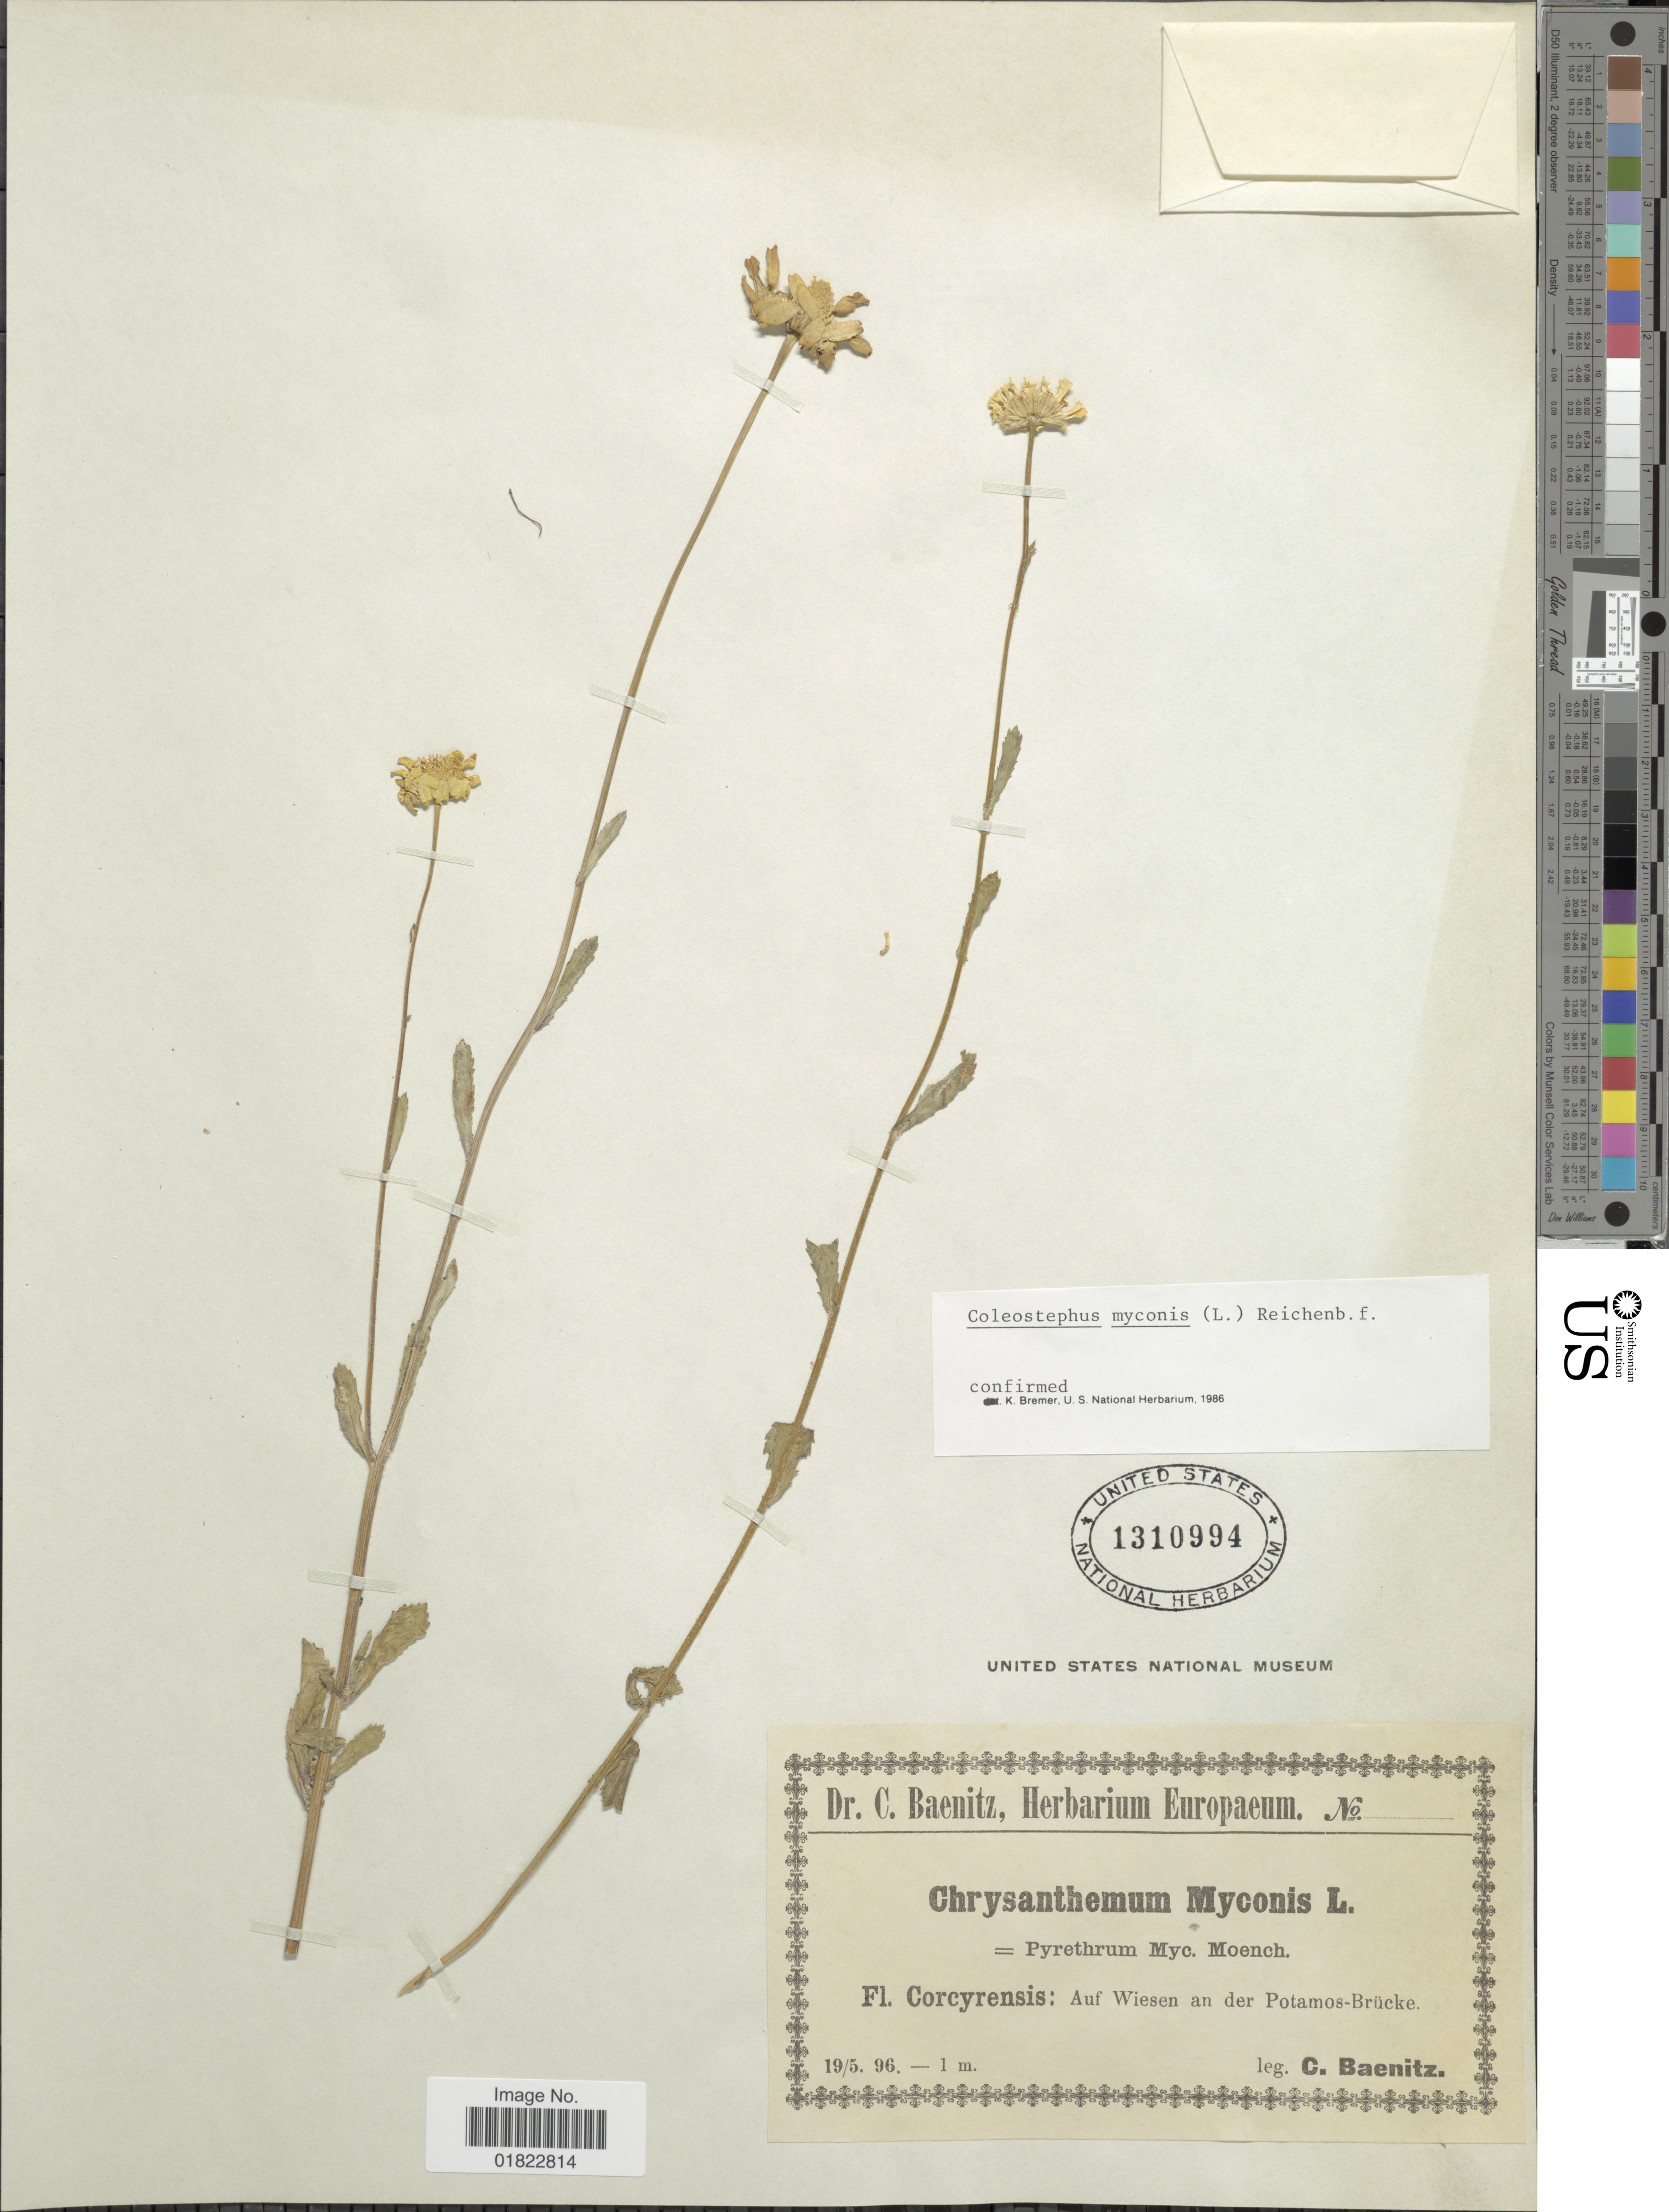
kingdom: Plantae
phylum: Tracheophyta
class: Magnoliopsida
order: Asterales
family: Asteraceae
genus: Coleostephus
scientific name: Coleostephus myconis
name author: (L.) Cass.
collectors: C. G. Baenitz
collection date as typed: Transcribed d/m/y: 19/5/96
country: Germany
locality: Corcyrensis: Auf Wiesen an der Potamos-Brucke,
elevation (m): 1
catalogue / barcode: US 1310994